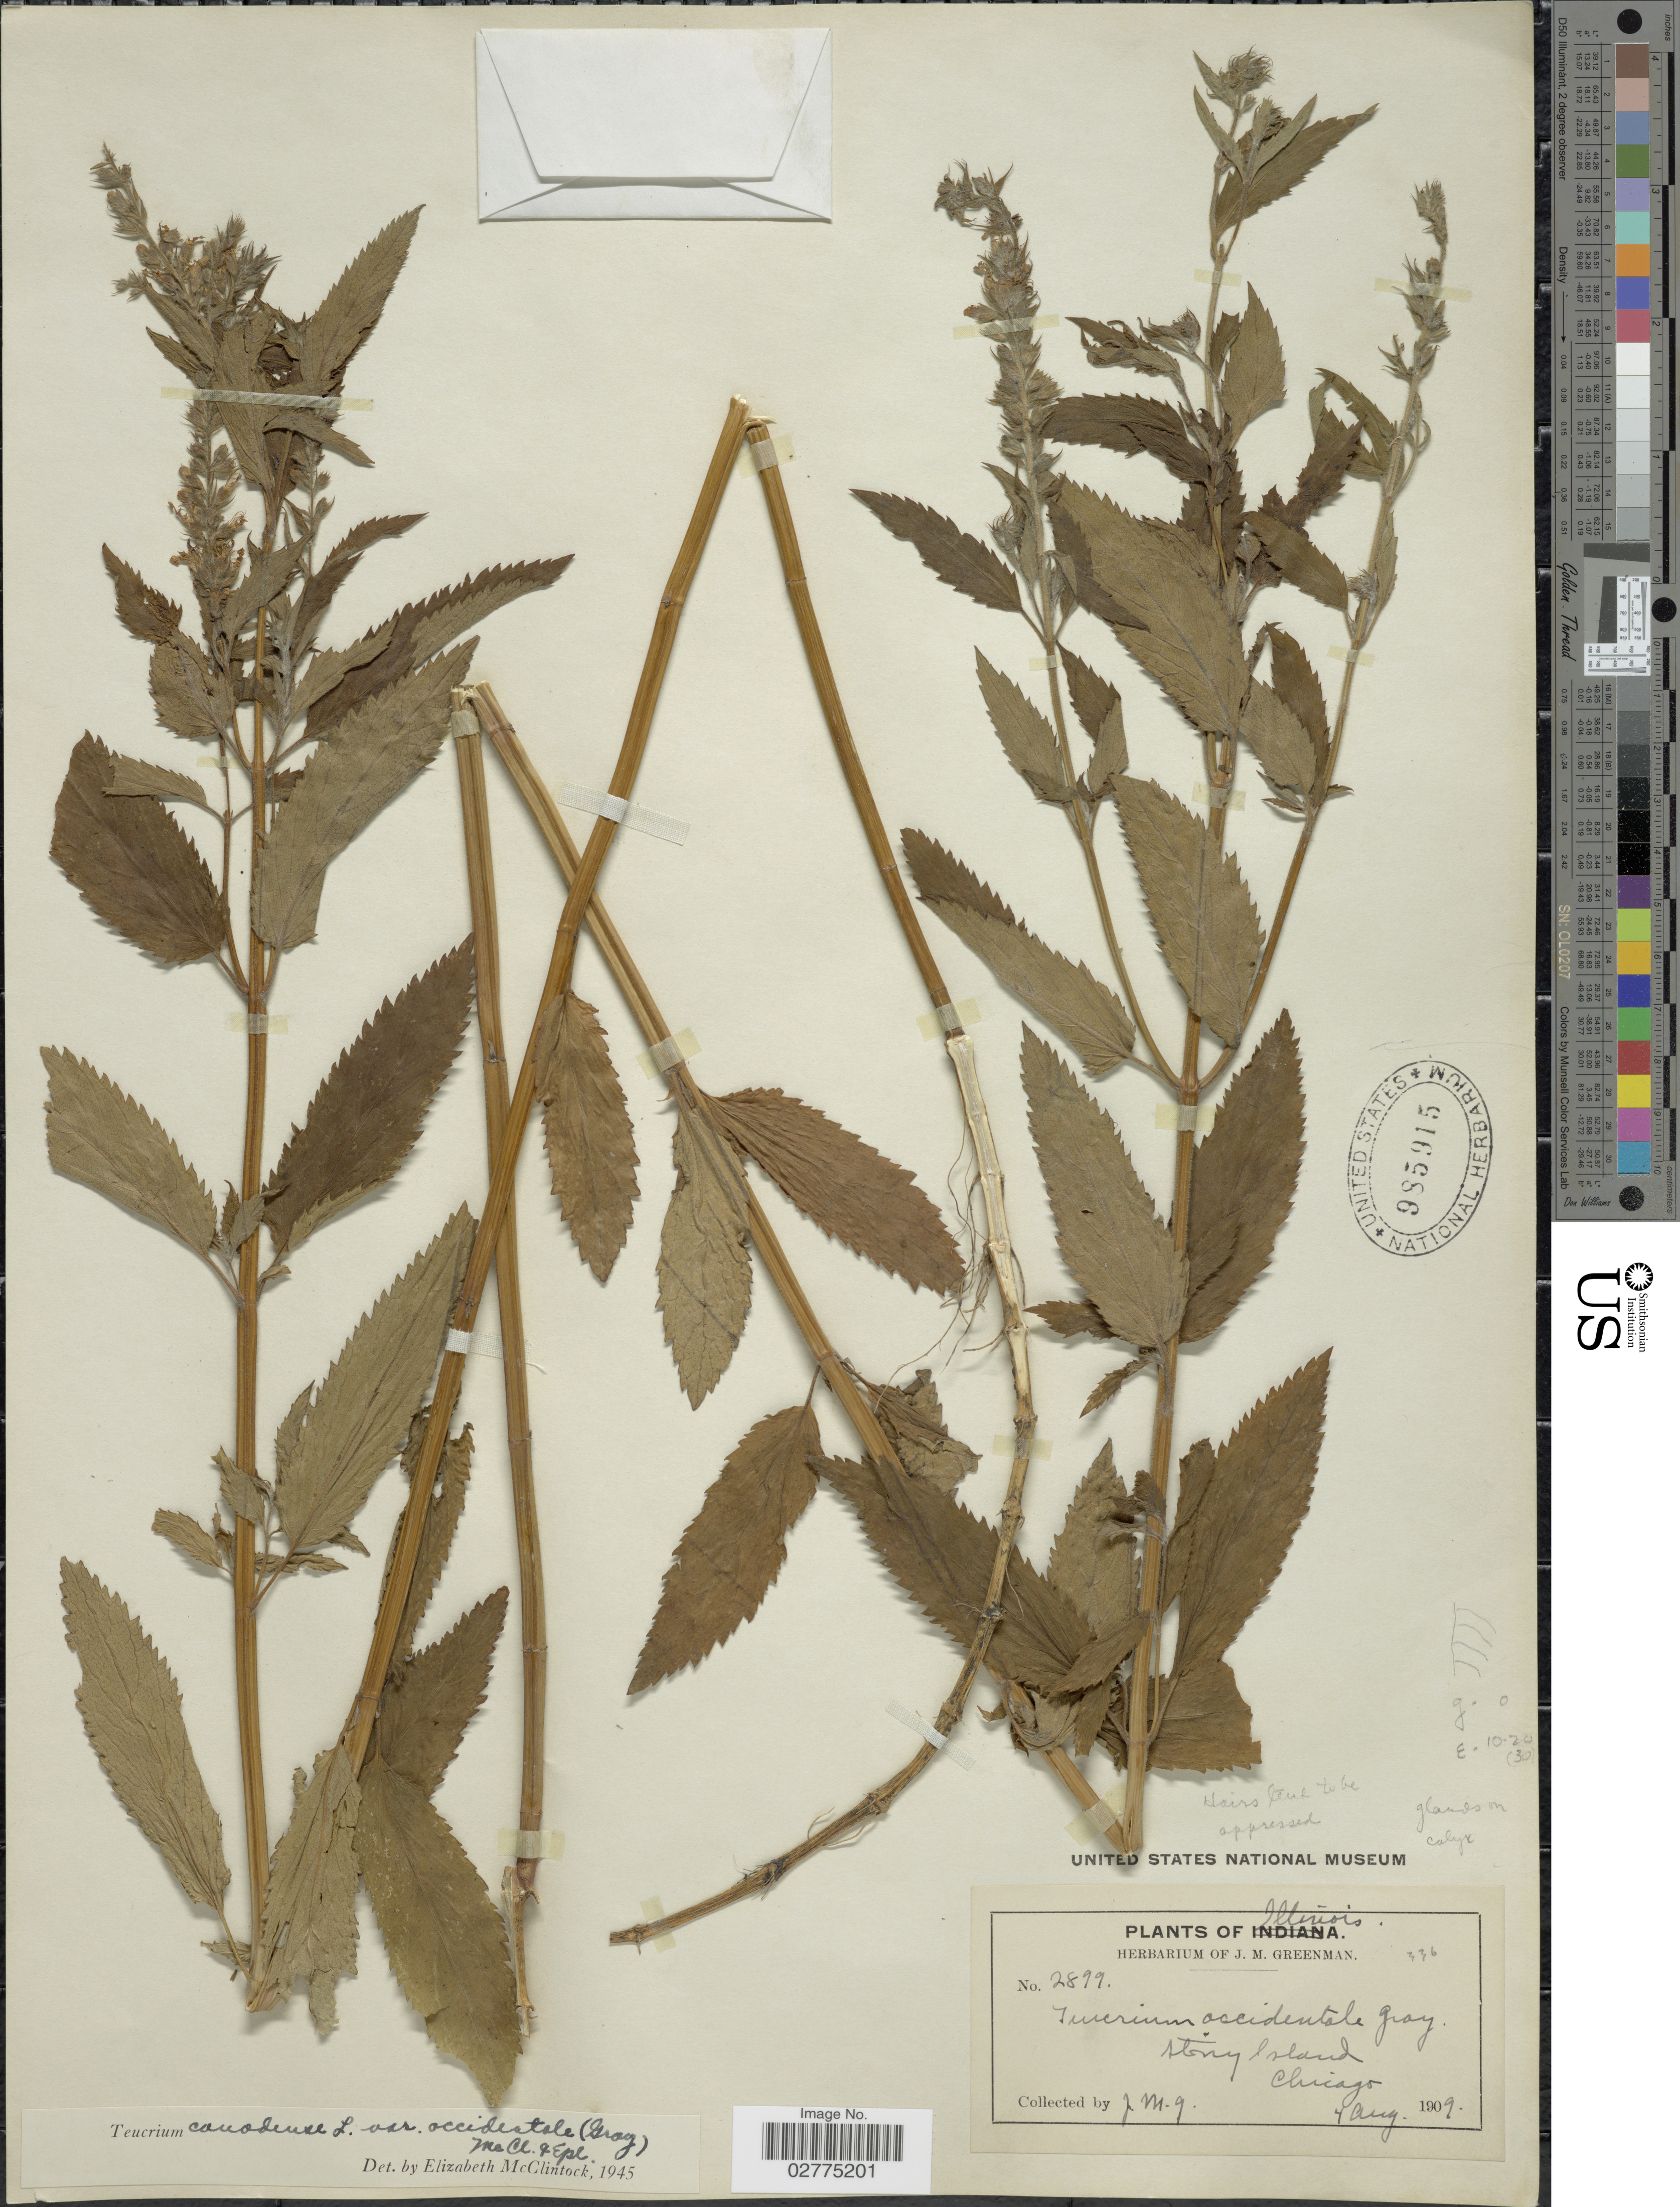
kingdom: Plantae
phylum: Tracheophyta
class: Magnoliopsida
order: Lamiales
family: Lamiaceae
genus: Teucrium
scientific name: Teucrium canadense var. occidentale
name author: (A. Gray) E. M. McClint. & Epling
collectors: J. M. Greenman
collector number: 2899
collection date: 1909-08-04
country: United States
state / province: Illinois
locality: Stony Island, Chicago.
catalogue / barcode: US 985915